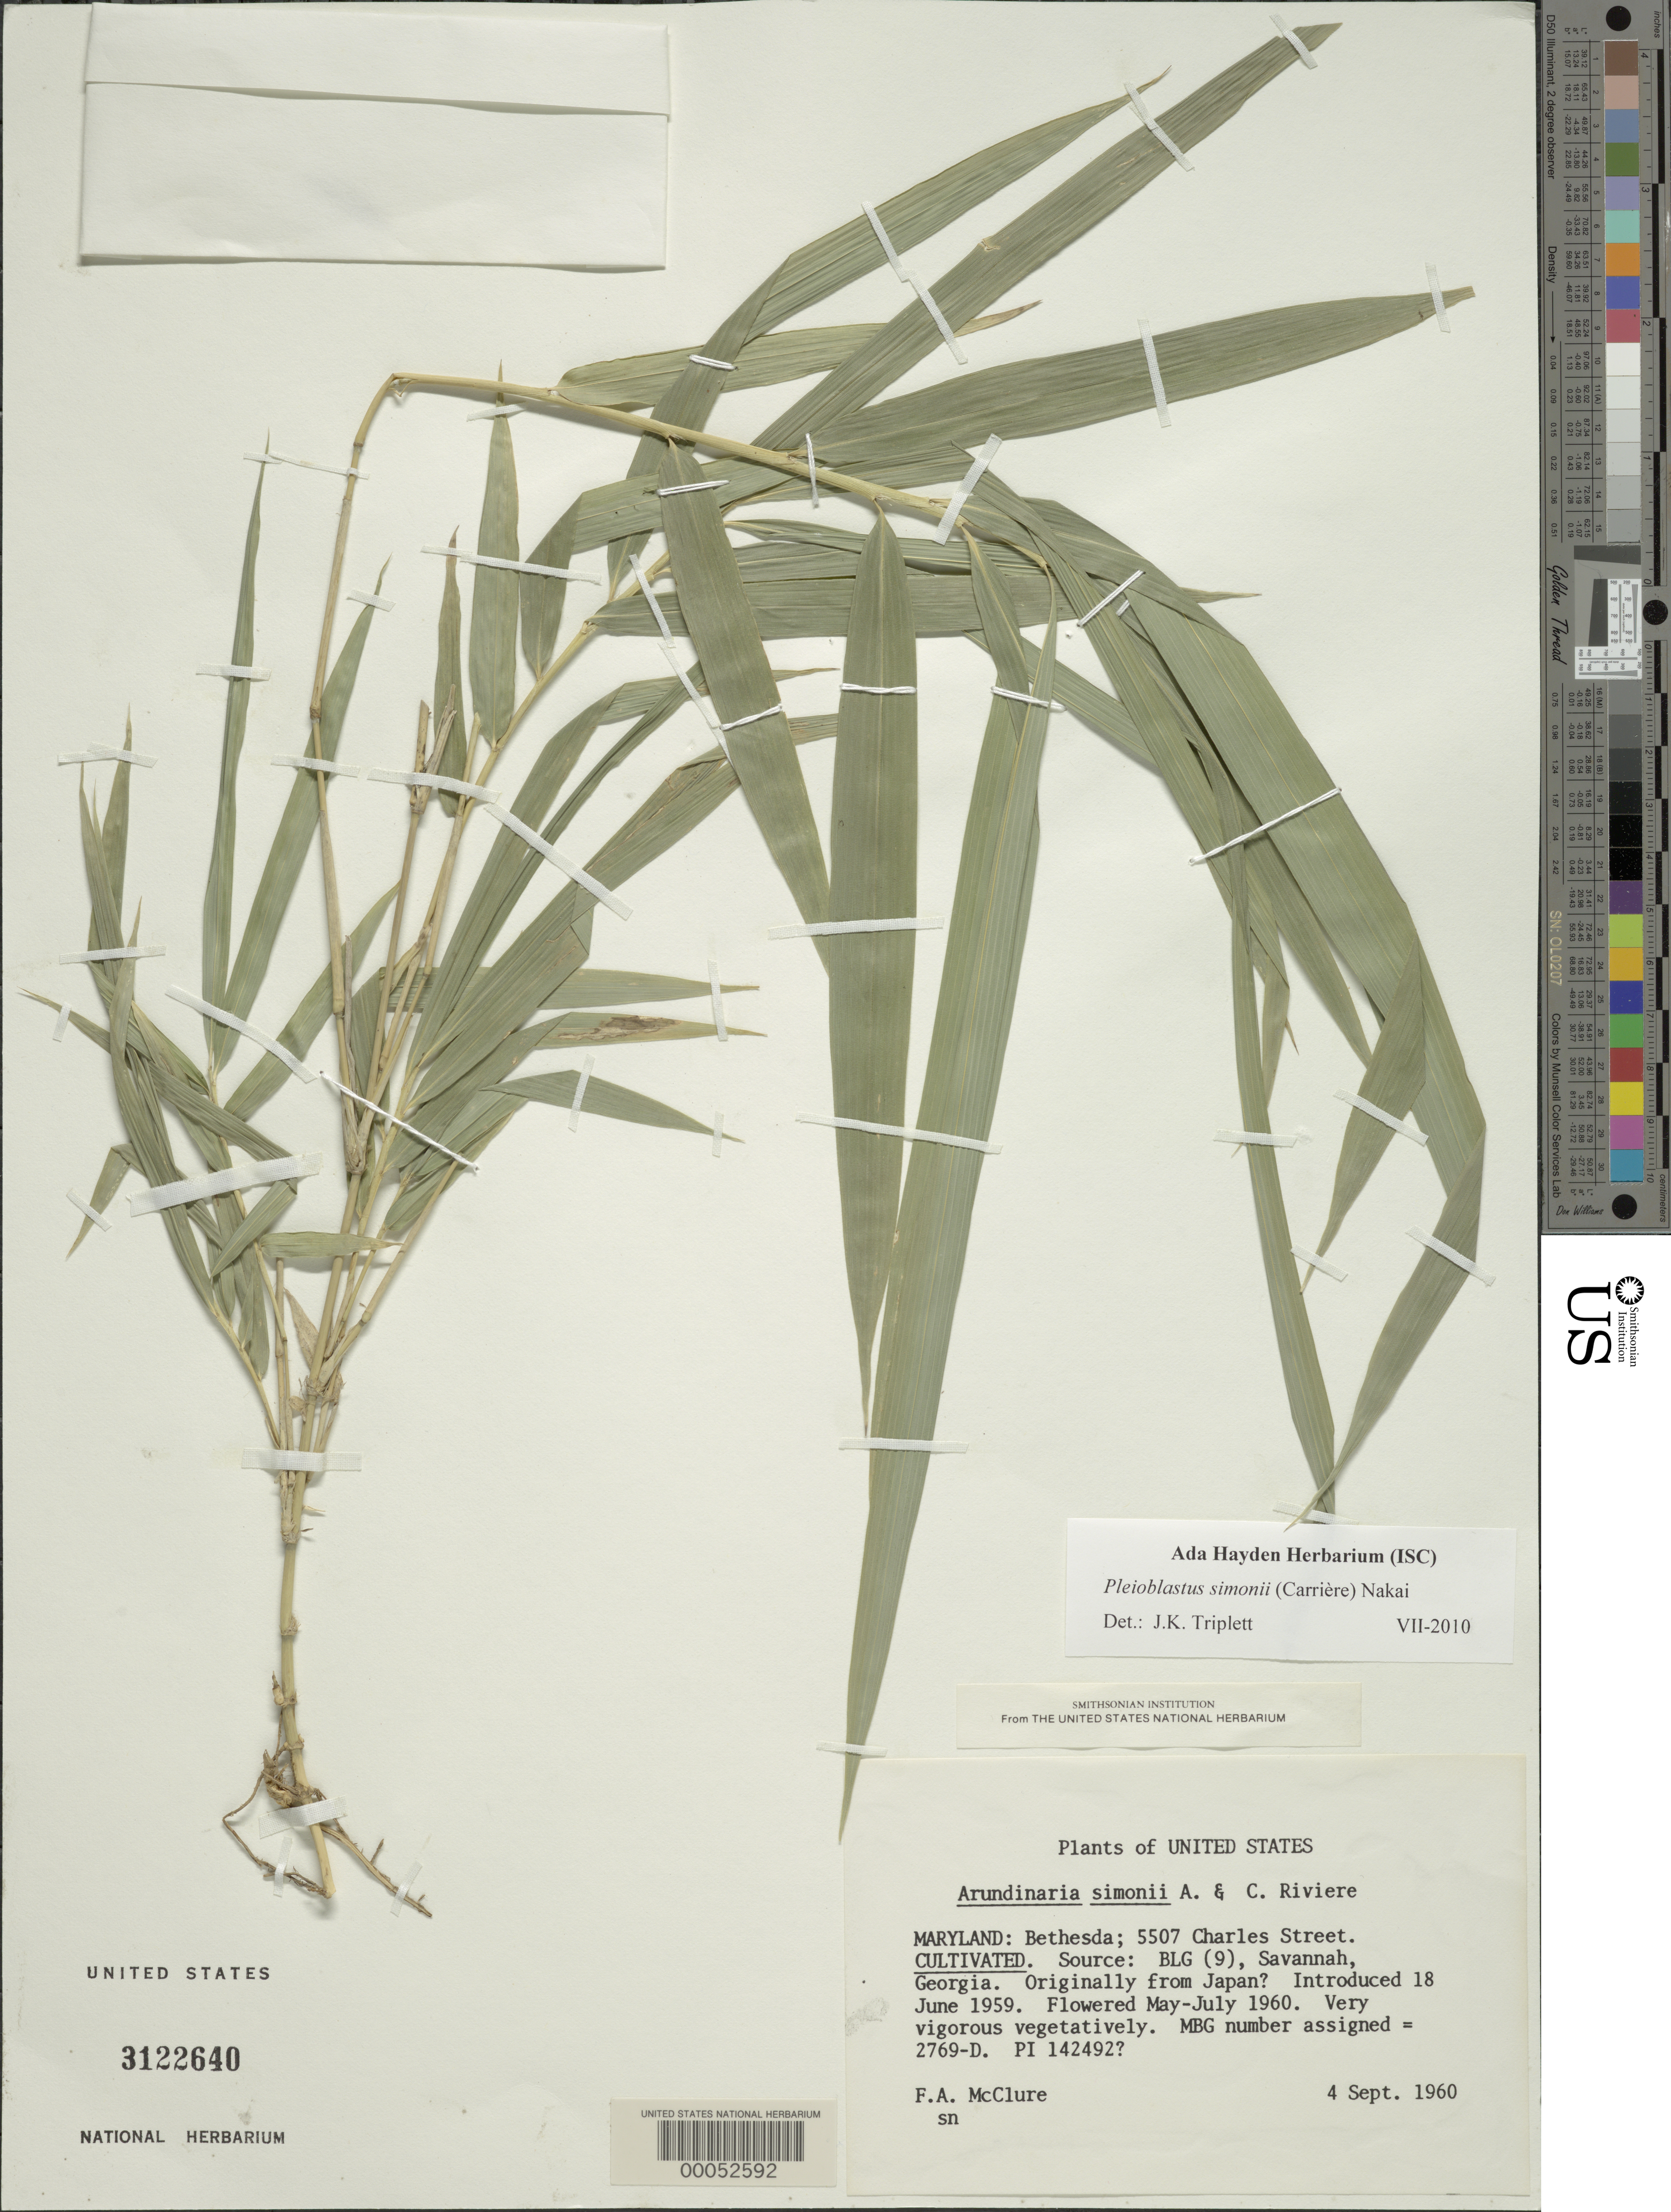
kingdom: Plantae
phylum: Tracheophyta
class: Liliopsida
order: Poales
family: Poaceae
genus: Pleioblastus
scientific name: Pleioblastus simonii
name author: (Carrière) Nakai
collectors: F. A. McClure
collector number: MGB 2769-D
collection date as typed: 04 Sep 1960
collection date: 1960-09-04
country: United States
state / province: Maryland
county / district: Montgomery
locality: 5507 Charles Street, Bethesda (McClure's garden)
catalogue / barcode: US 3122640